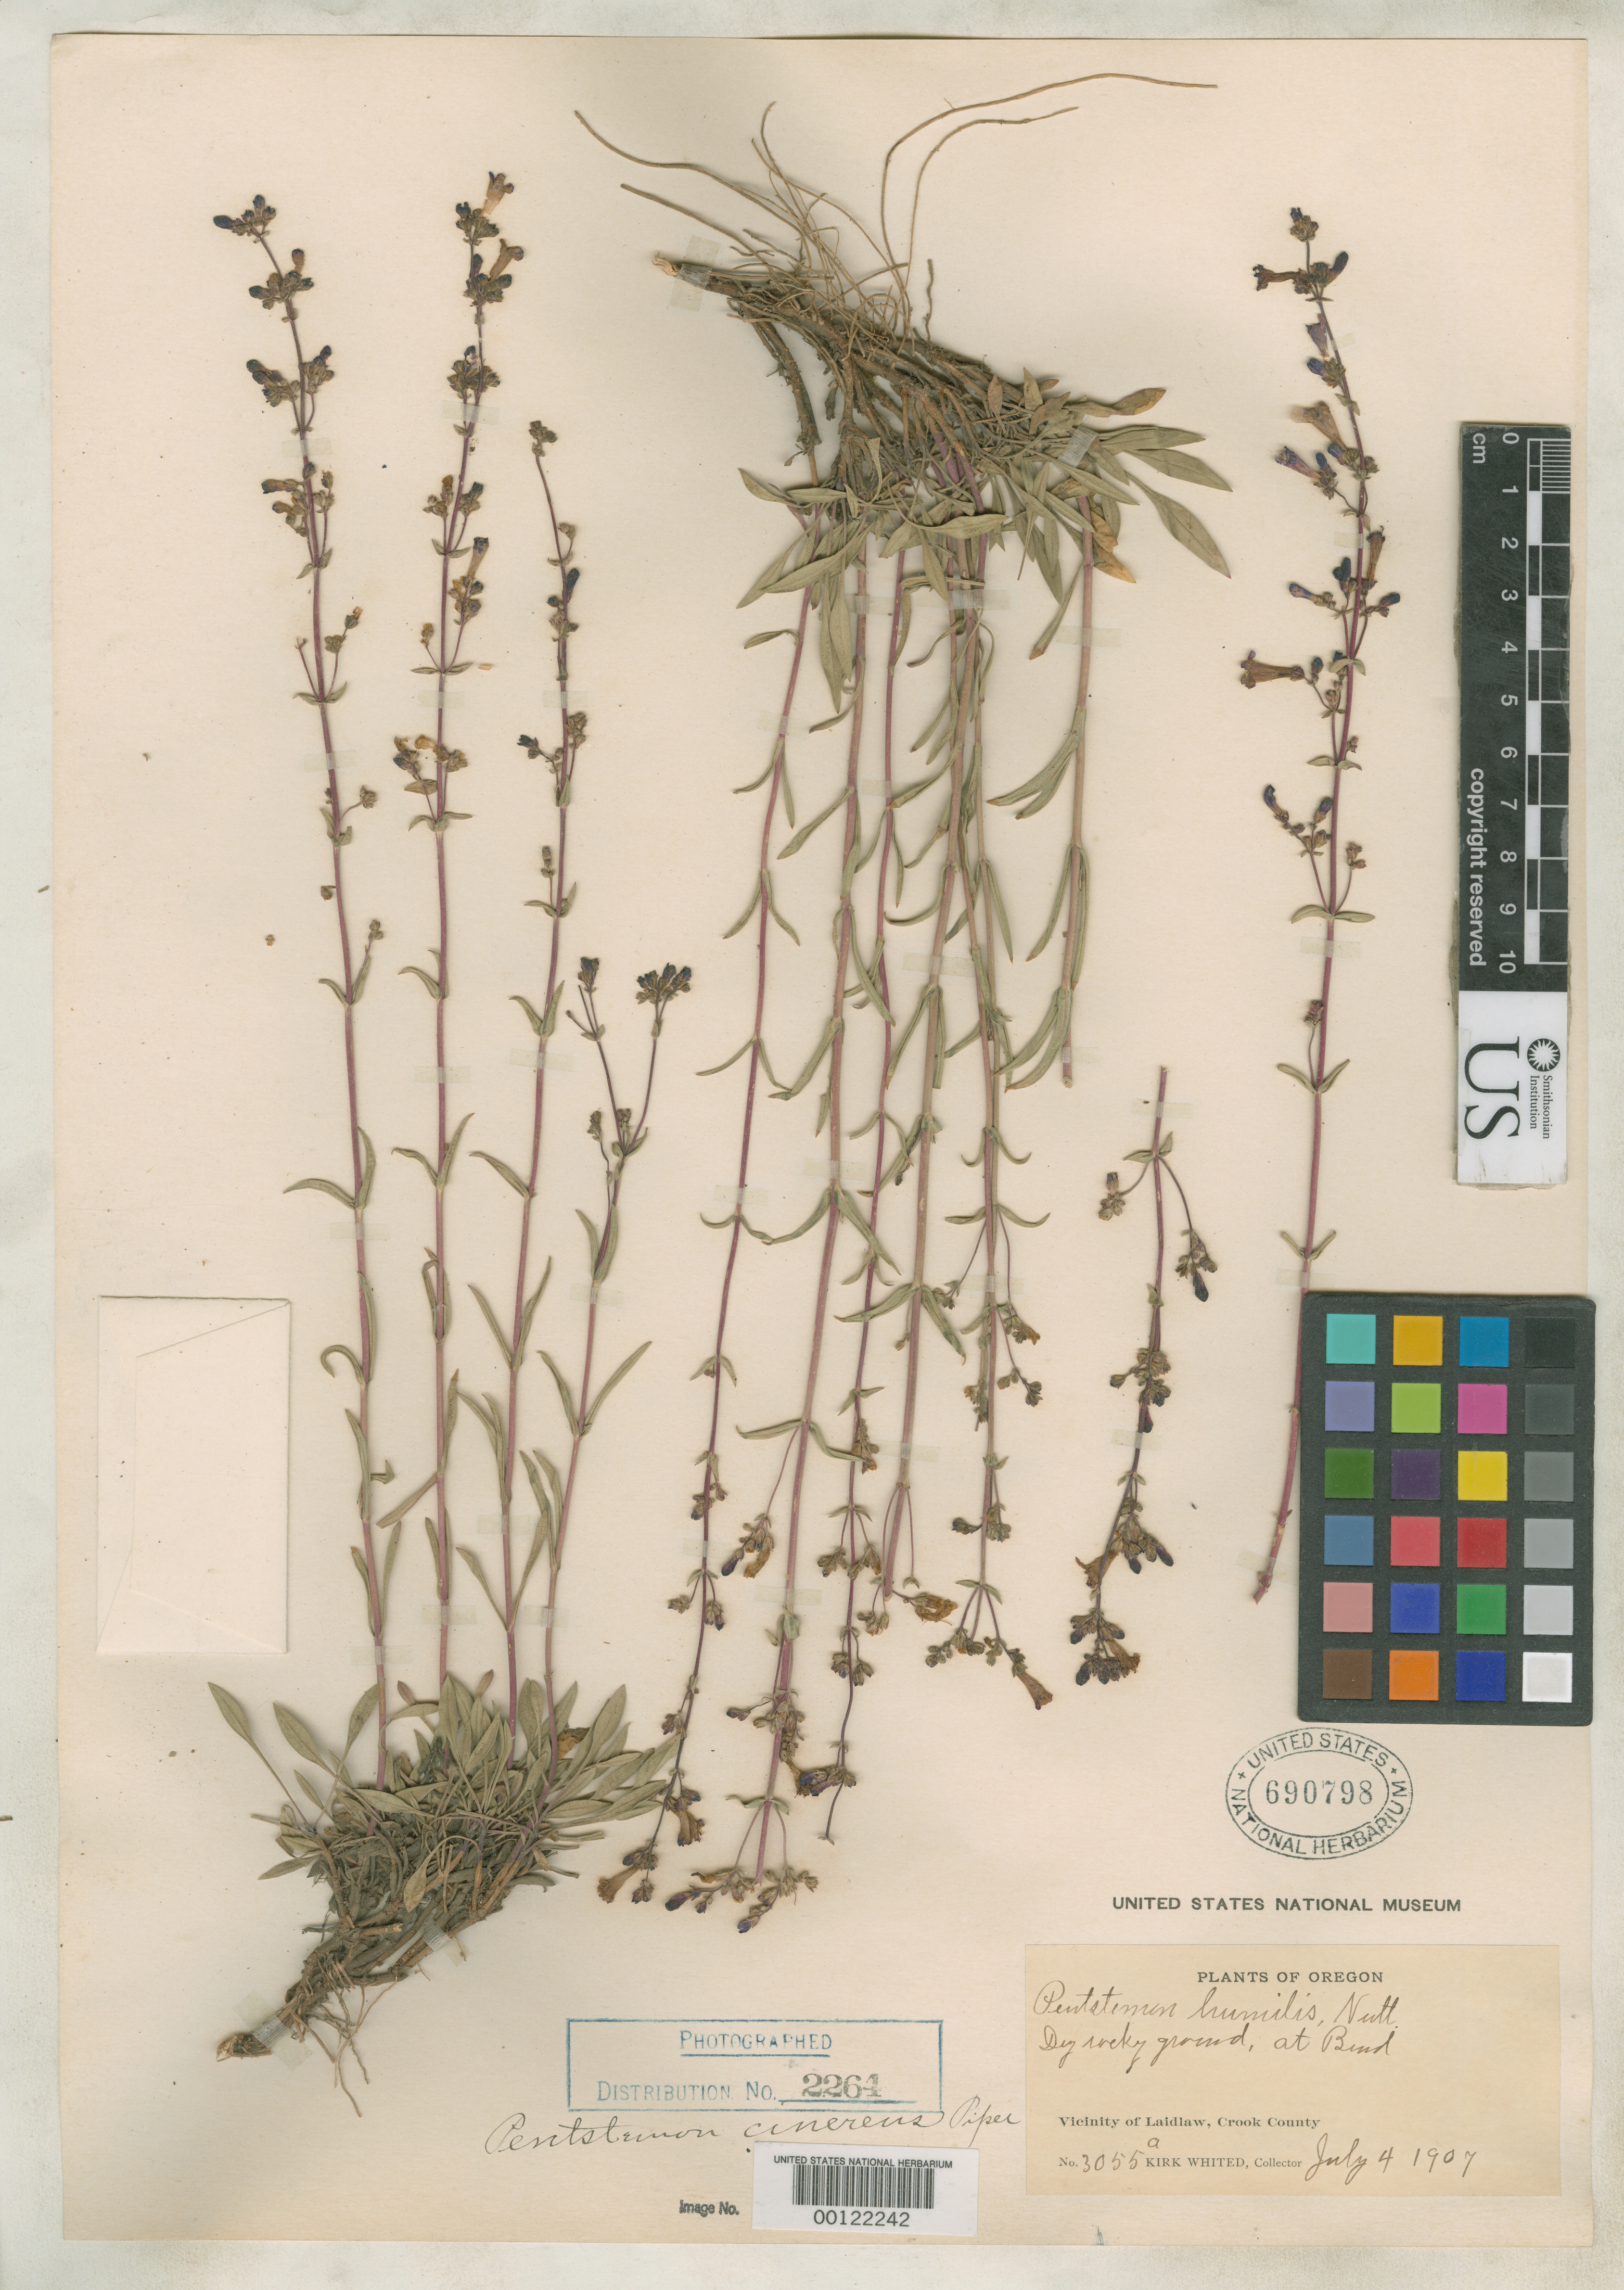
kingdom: Plantae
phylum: Tracheophyta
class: Magnoliopsida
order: Lamiales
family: Plantaginaceae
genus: Penstemon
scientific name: Penstemon cinereus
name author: Piper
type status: Holotype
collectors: K. Whited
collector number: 3055 a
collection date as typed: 04 Jul 1907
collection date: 1907-07-04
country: United States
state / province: Oregon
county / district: Crook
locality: Laidlaw.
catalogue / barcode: US 690798